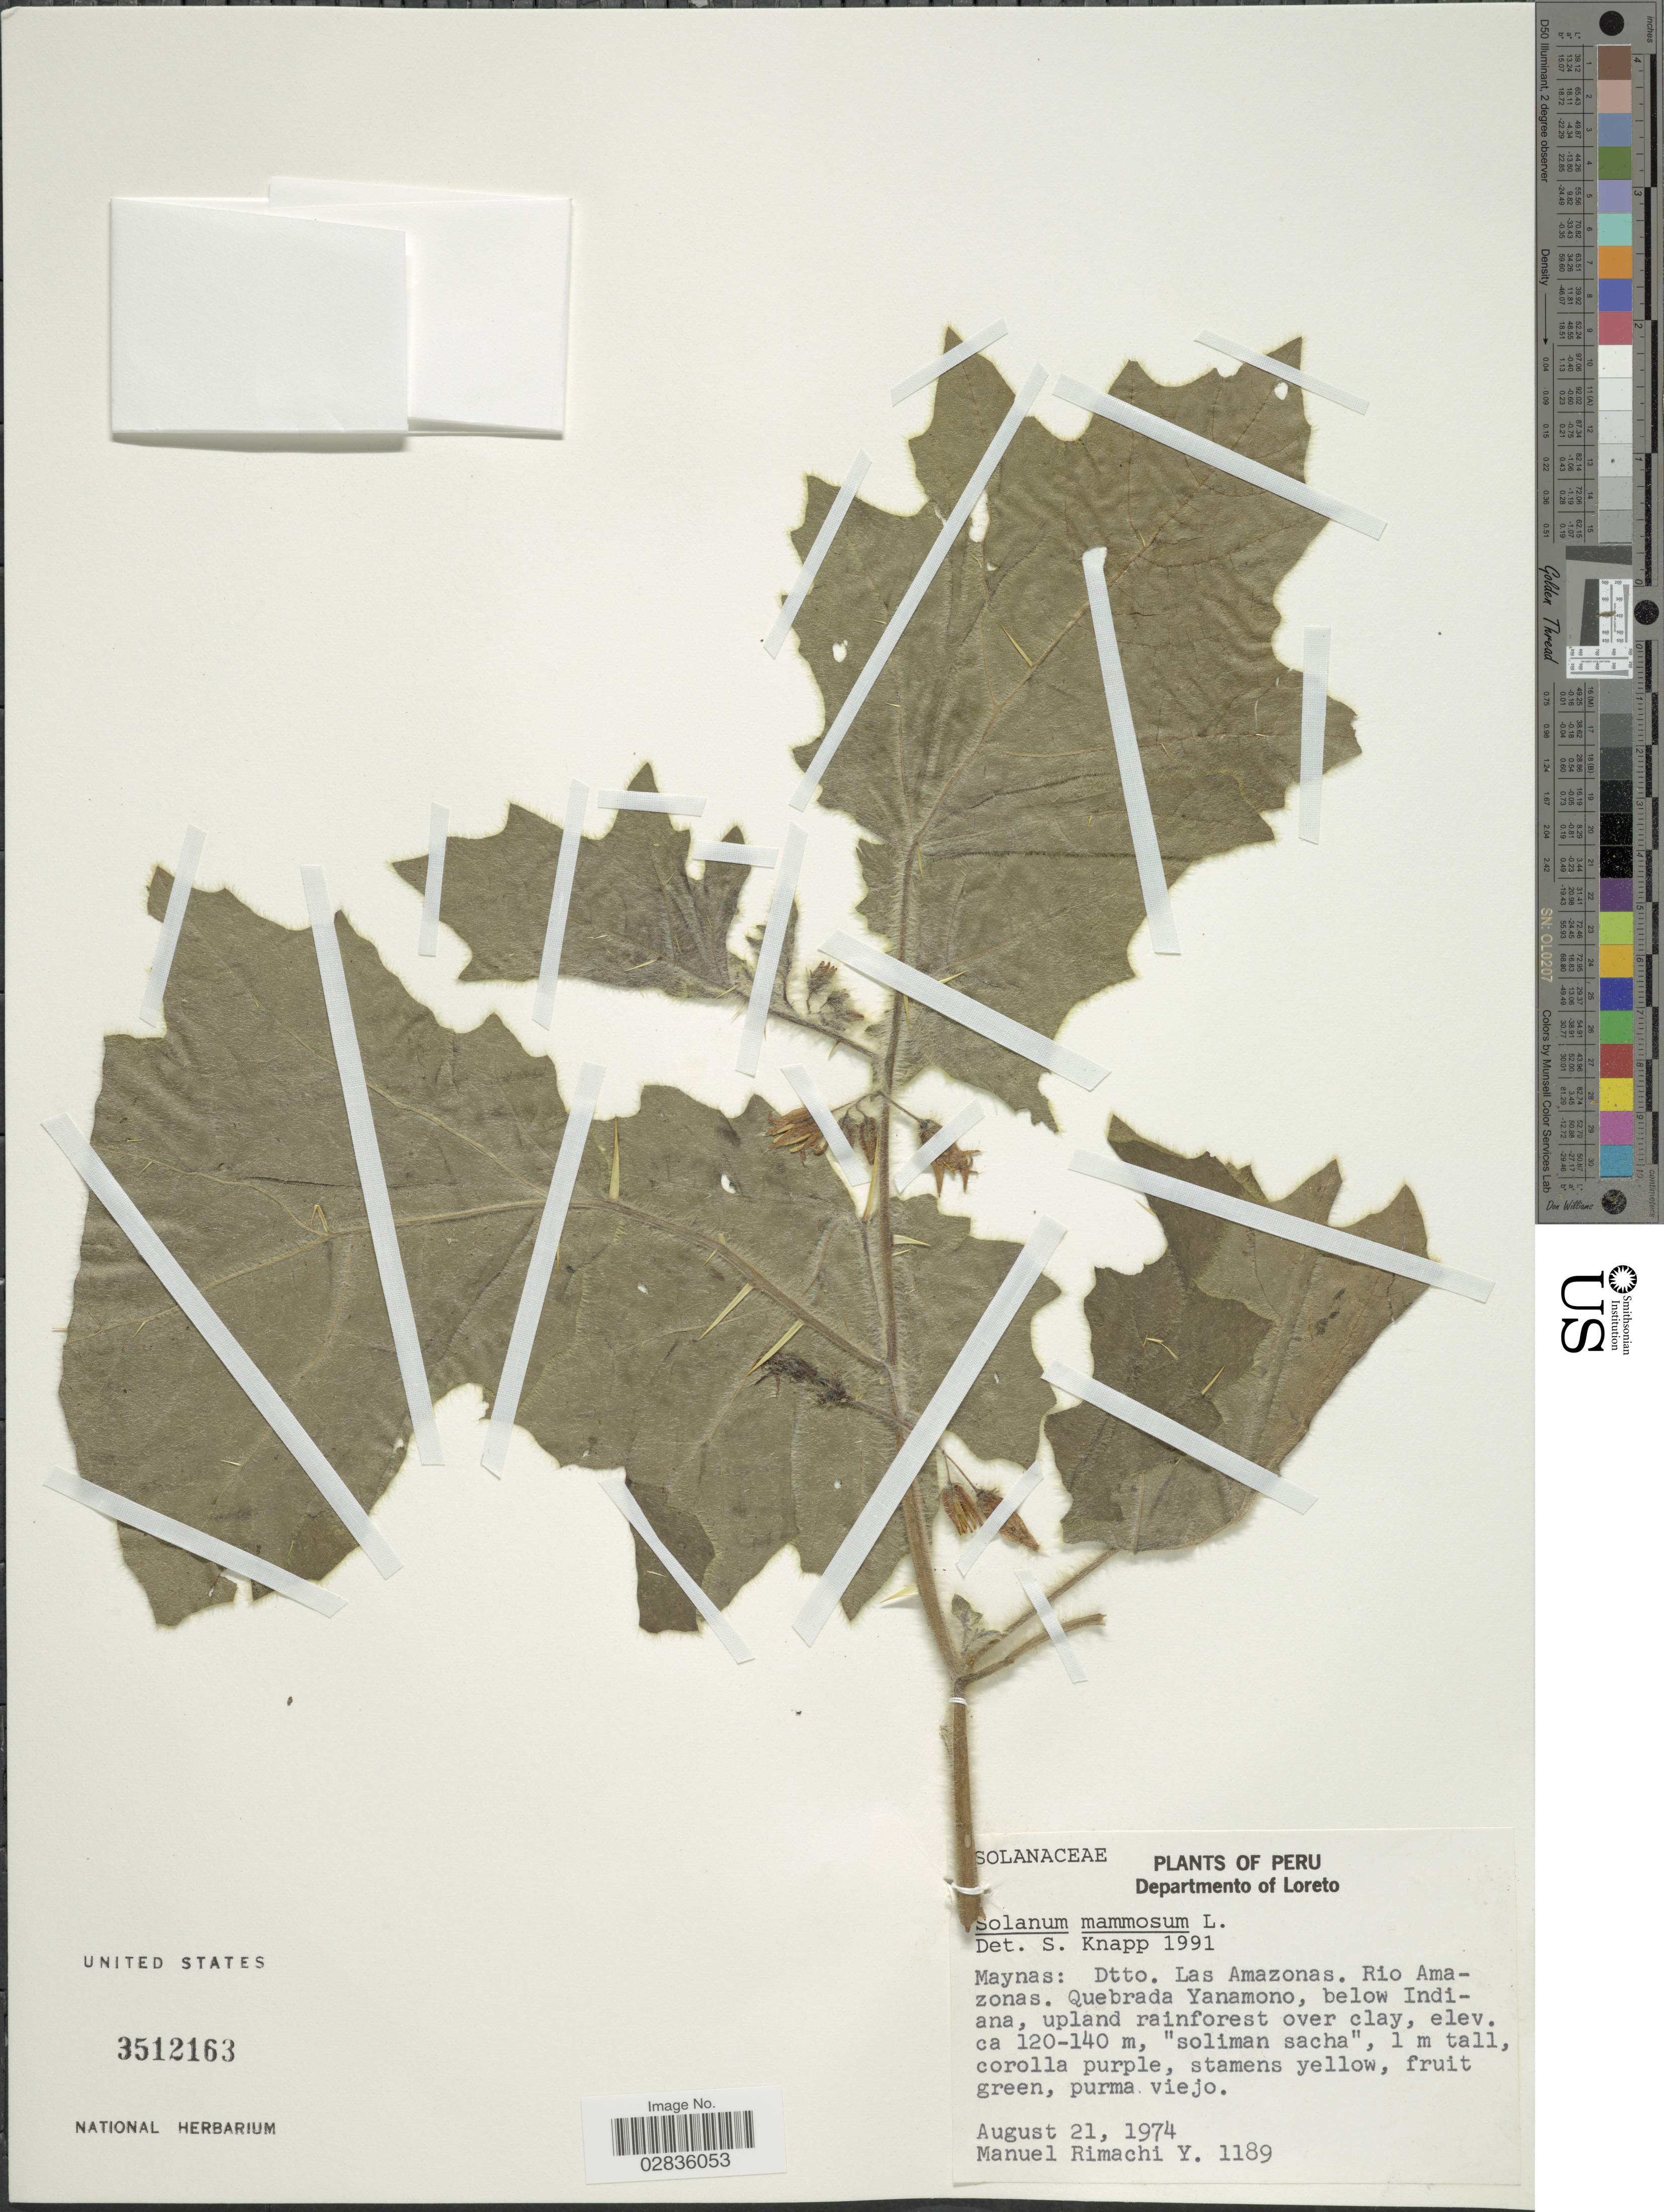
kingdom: Plantae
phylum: Tracheophyta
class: Magnoliopsida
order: Solanales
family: Solanaceae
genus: Solanum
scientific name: Solanum mammosum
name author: L.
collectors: M. Rimachi Y.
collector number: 1189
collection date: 1974-08-21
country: Peru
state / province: Loreto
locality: Departmento of Loreto. Maynas: Dtto. Las Amazonas. Rio Amazonas. Quebrada Yanamono, below Indiana.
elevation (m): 120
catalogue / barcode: US 3512163